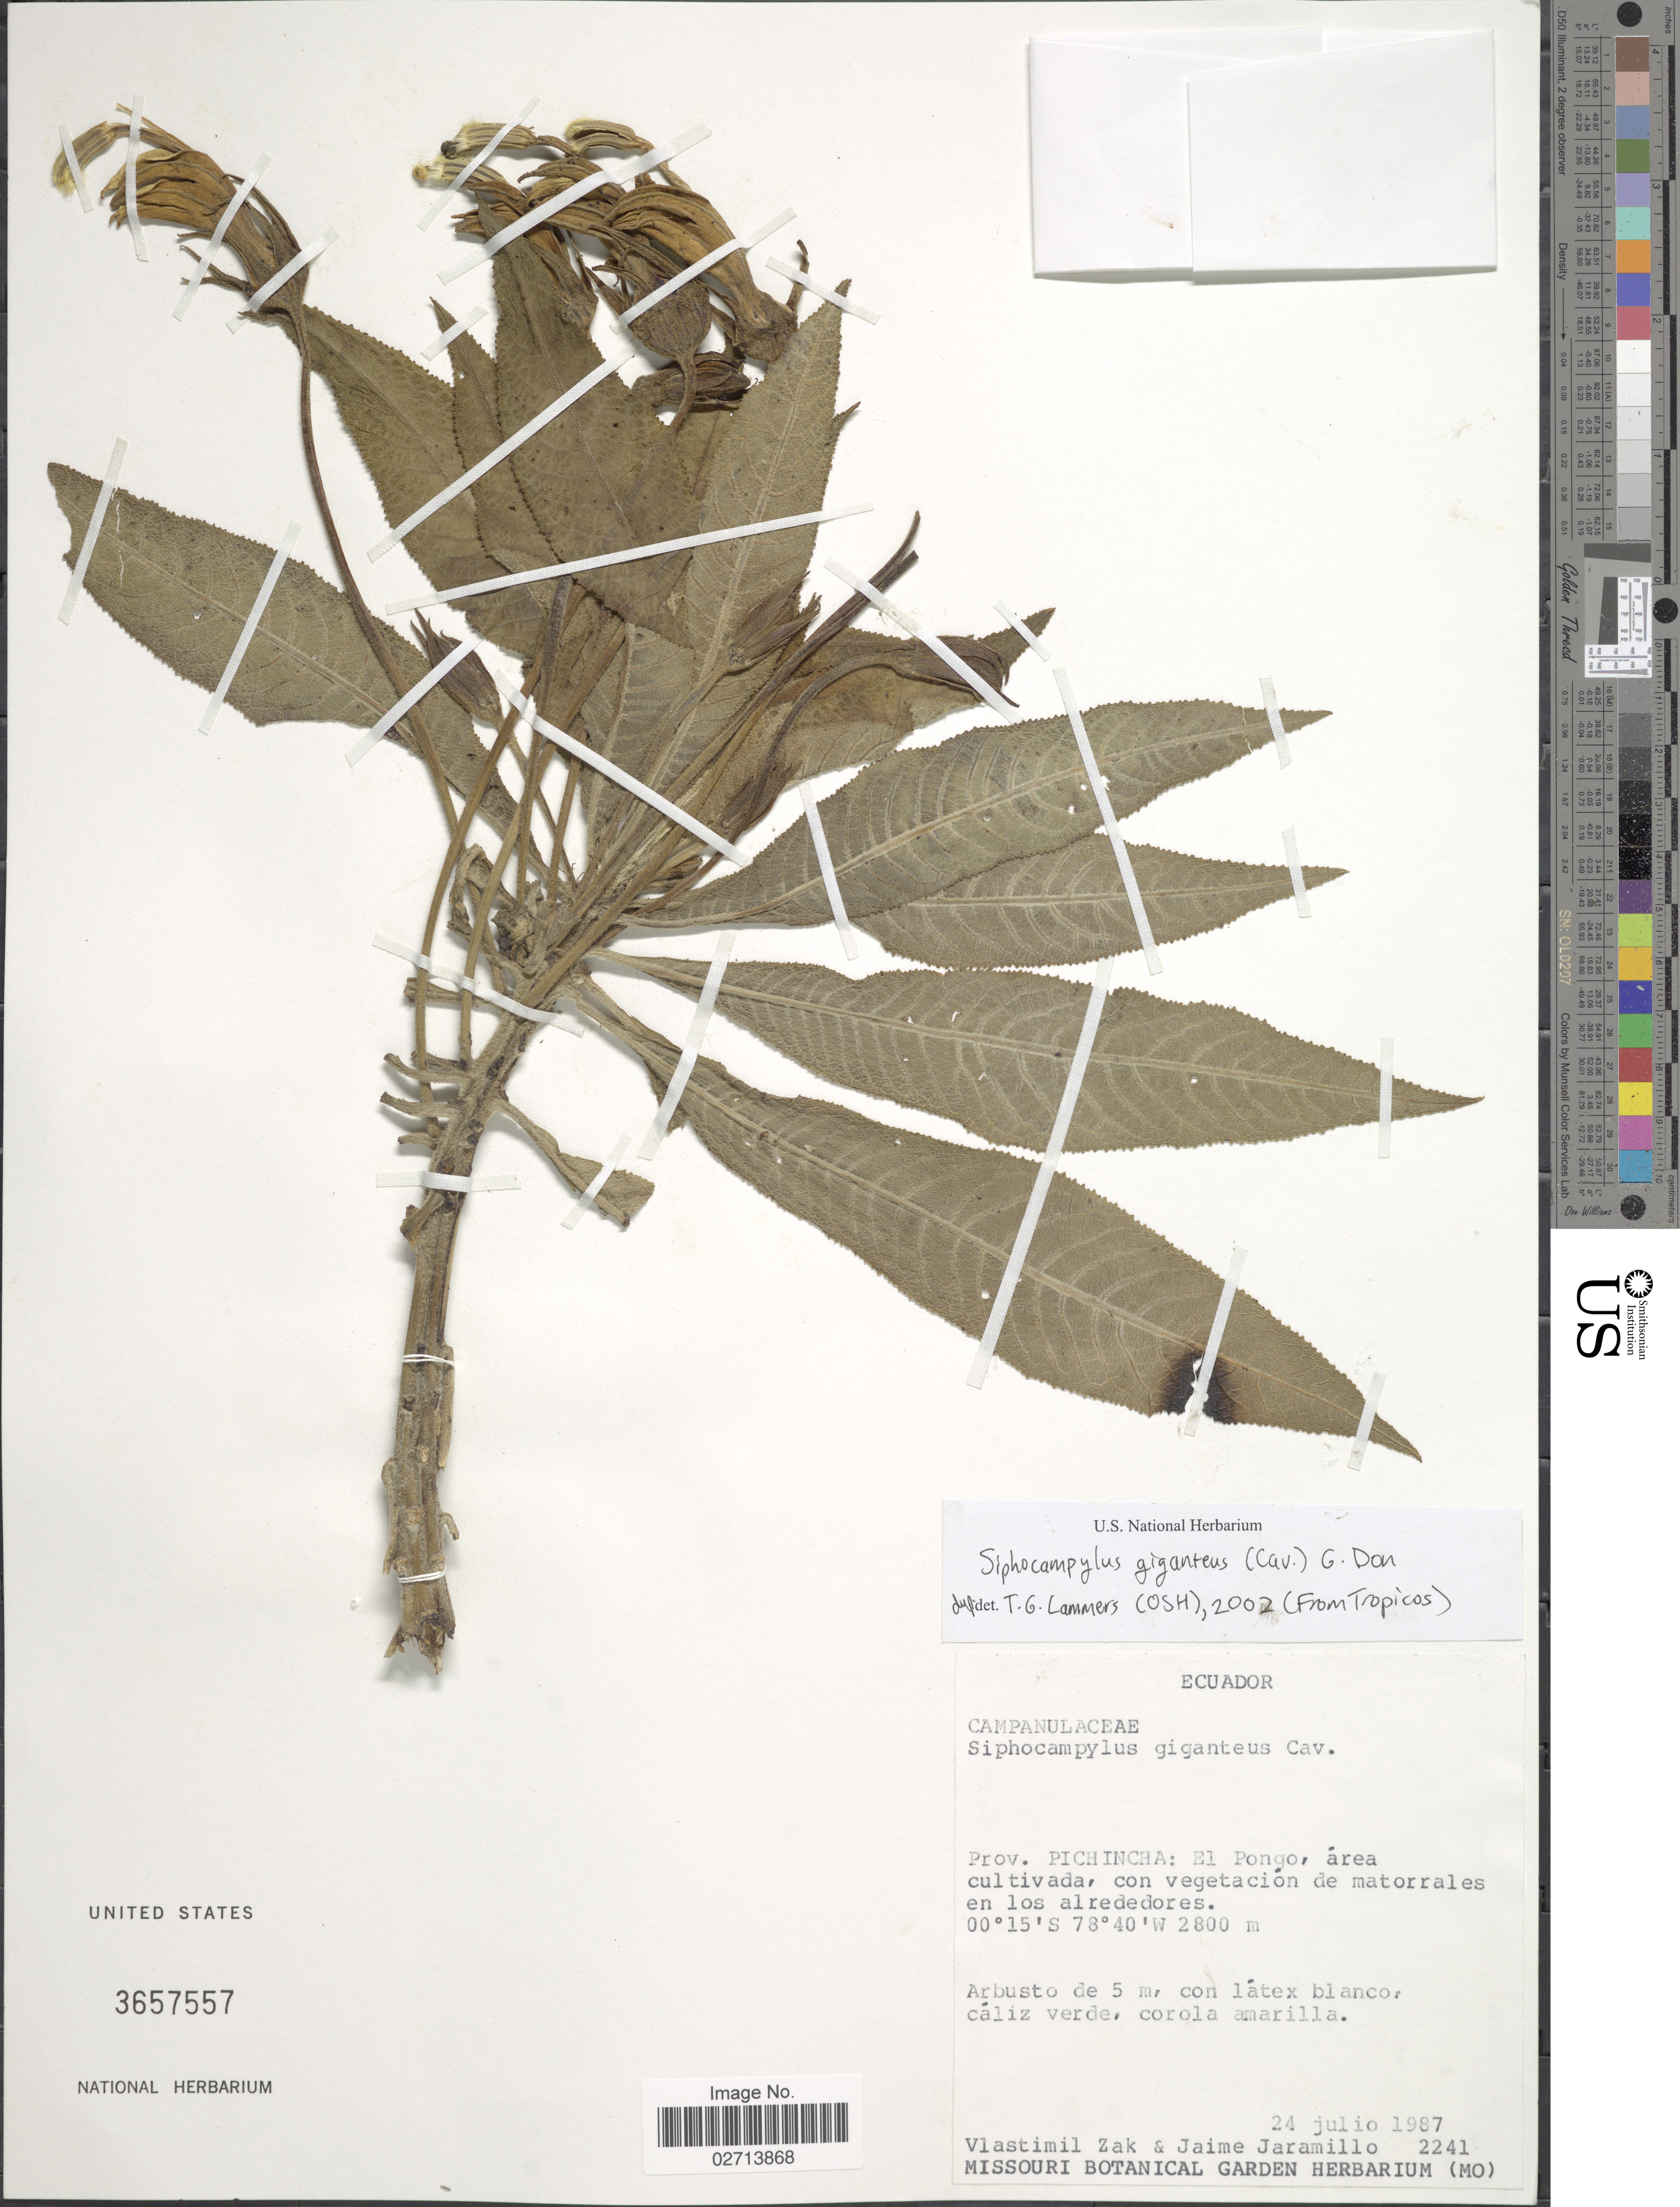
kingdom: Plantae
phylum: Tracheophyta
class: Magnoliopsida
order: Asterales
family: Campanulaceae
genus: Siphocampylus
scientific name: Siphocampylus giganteus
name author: (Cav.) G. Don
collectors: V. Zak & J. Jaramillo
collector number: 2241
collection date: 1987-07-24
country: Ecuador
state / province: Pichincha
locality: El Pongo, área cultivada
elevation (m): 2800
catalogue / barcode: US 3657557